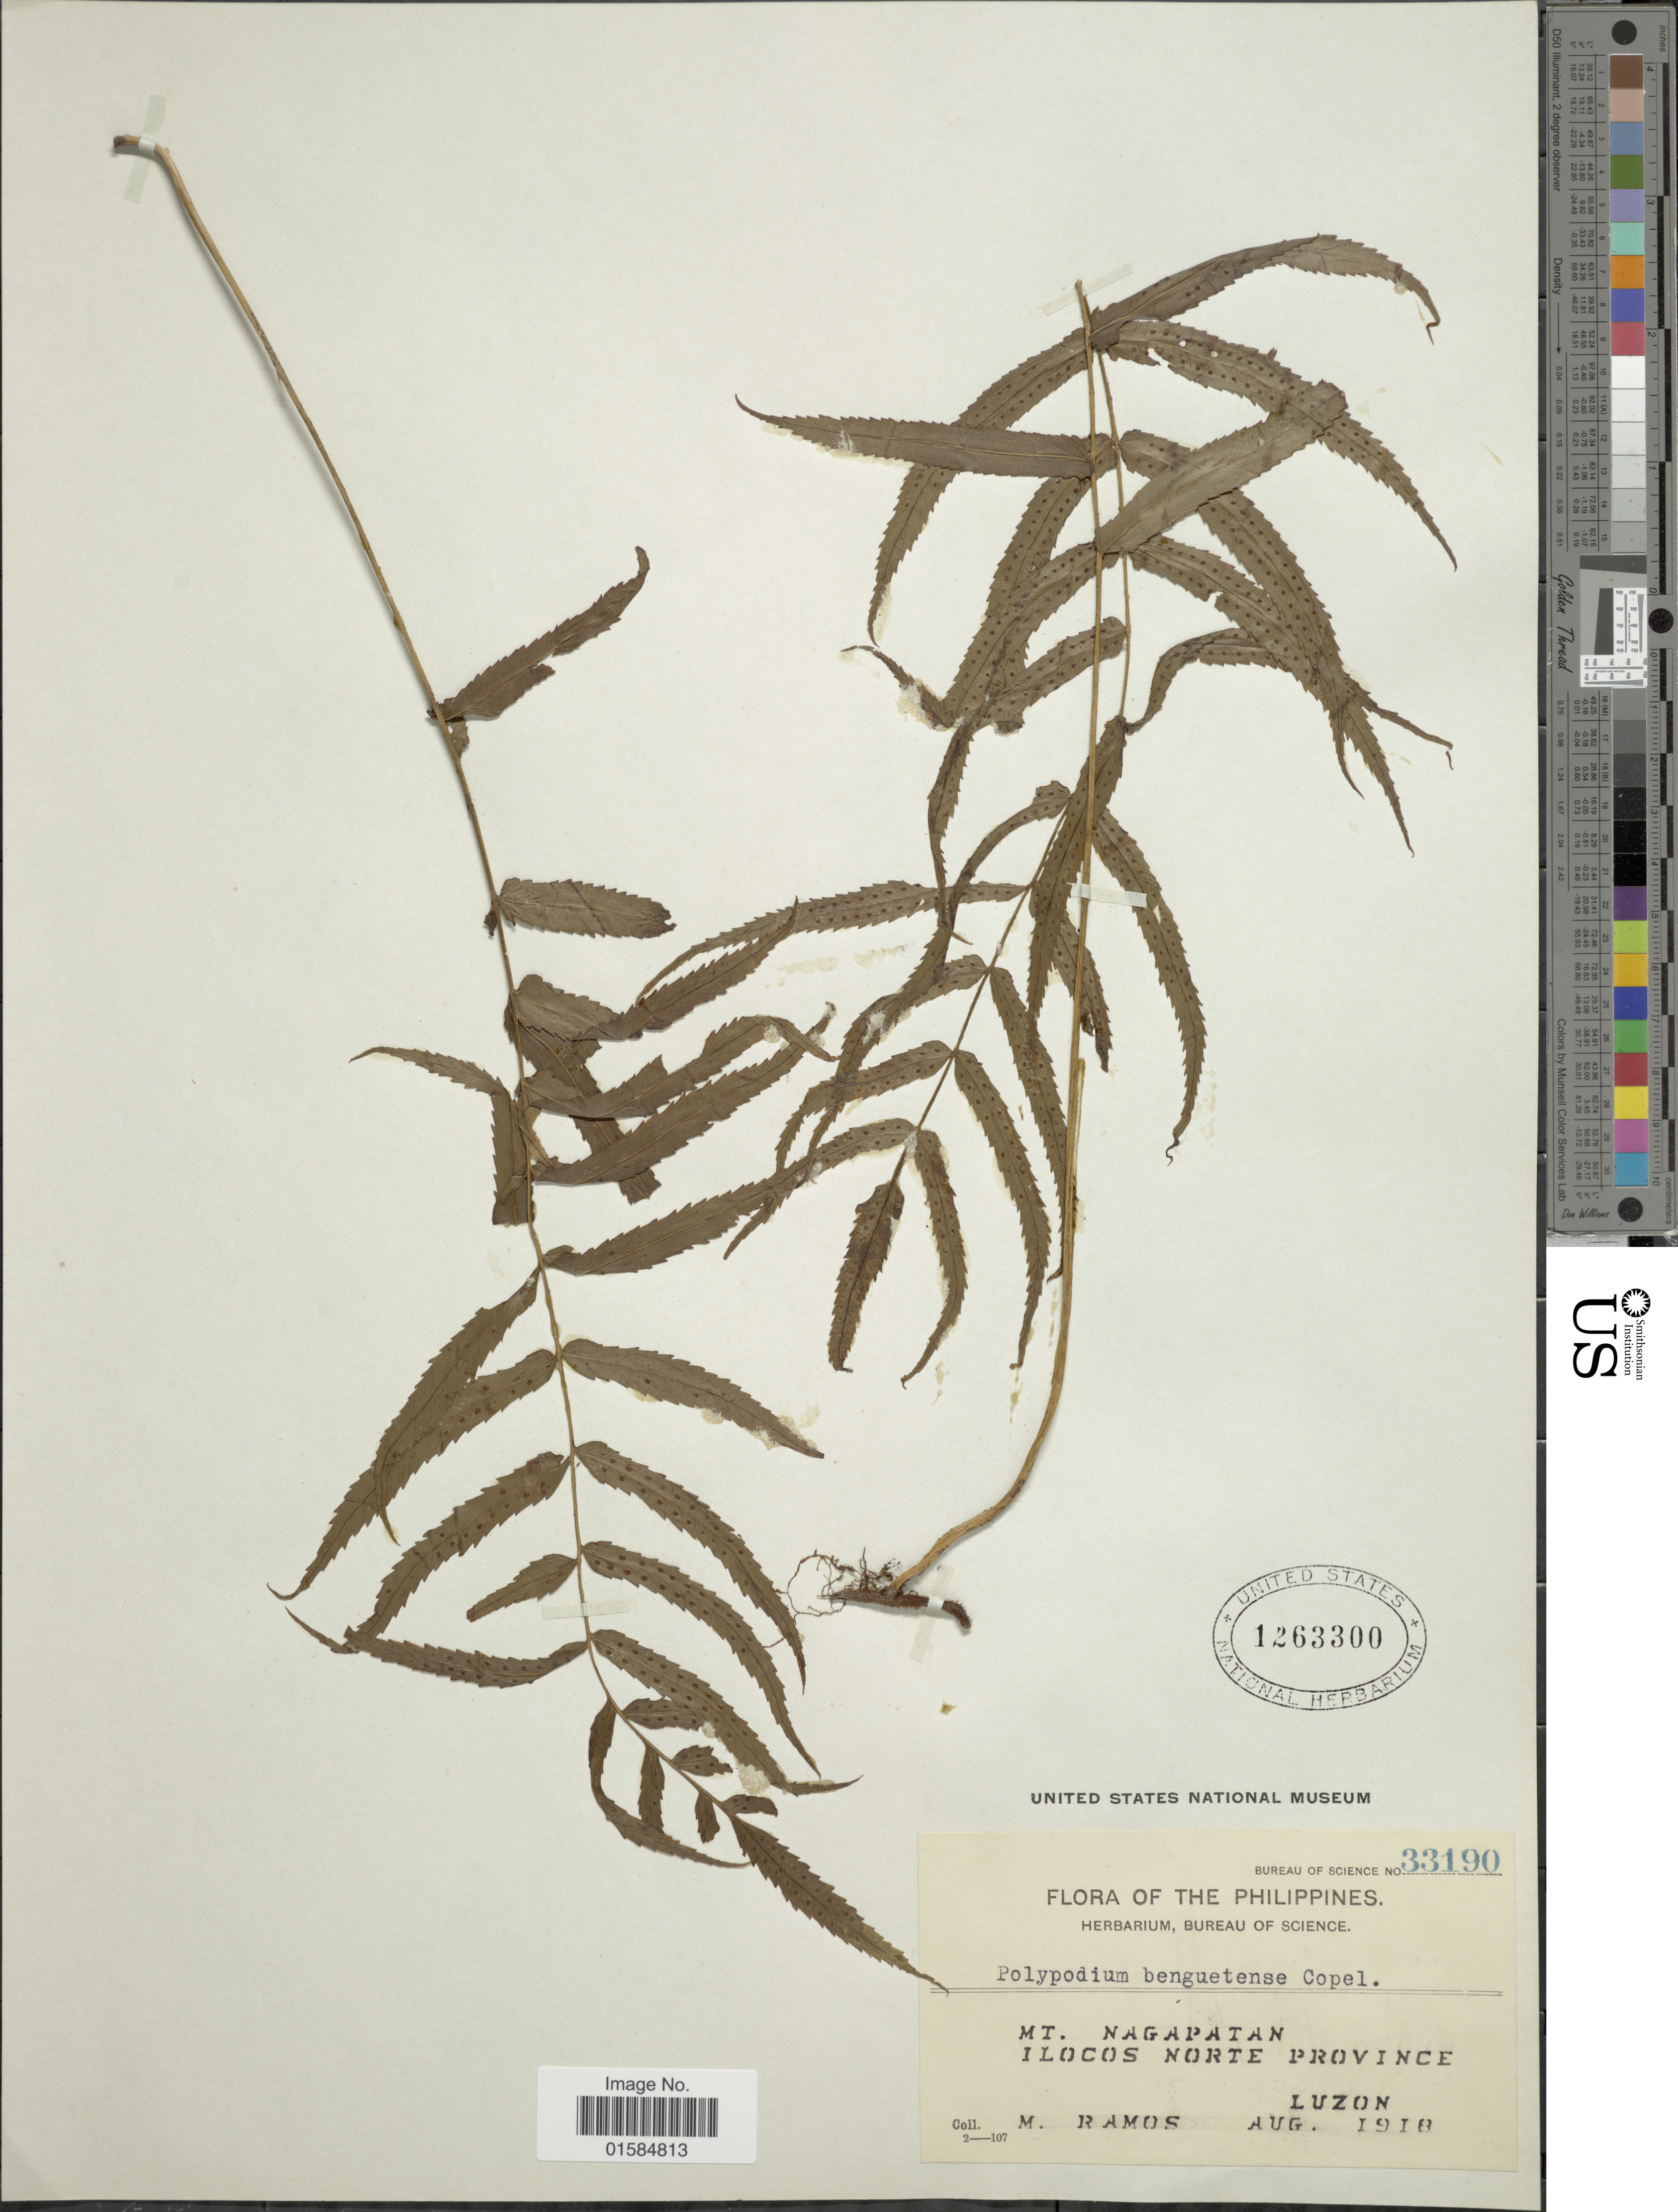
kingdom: Plantae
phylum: Tracheophyta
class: Polypodiopsida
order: Polypodiales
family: Polypodiaceae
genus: Goniophlebium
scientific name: Goniophlebium benguetense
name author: (Copel.) Copel.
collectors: M. Ramos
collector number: Bureau of Science 33190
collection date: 1918-08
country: Philippines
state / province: Ilocos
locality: Mt. Nagapatan, Ilocos Norte Province, Luzon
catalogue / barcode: US 1263300